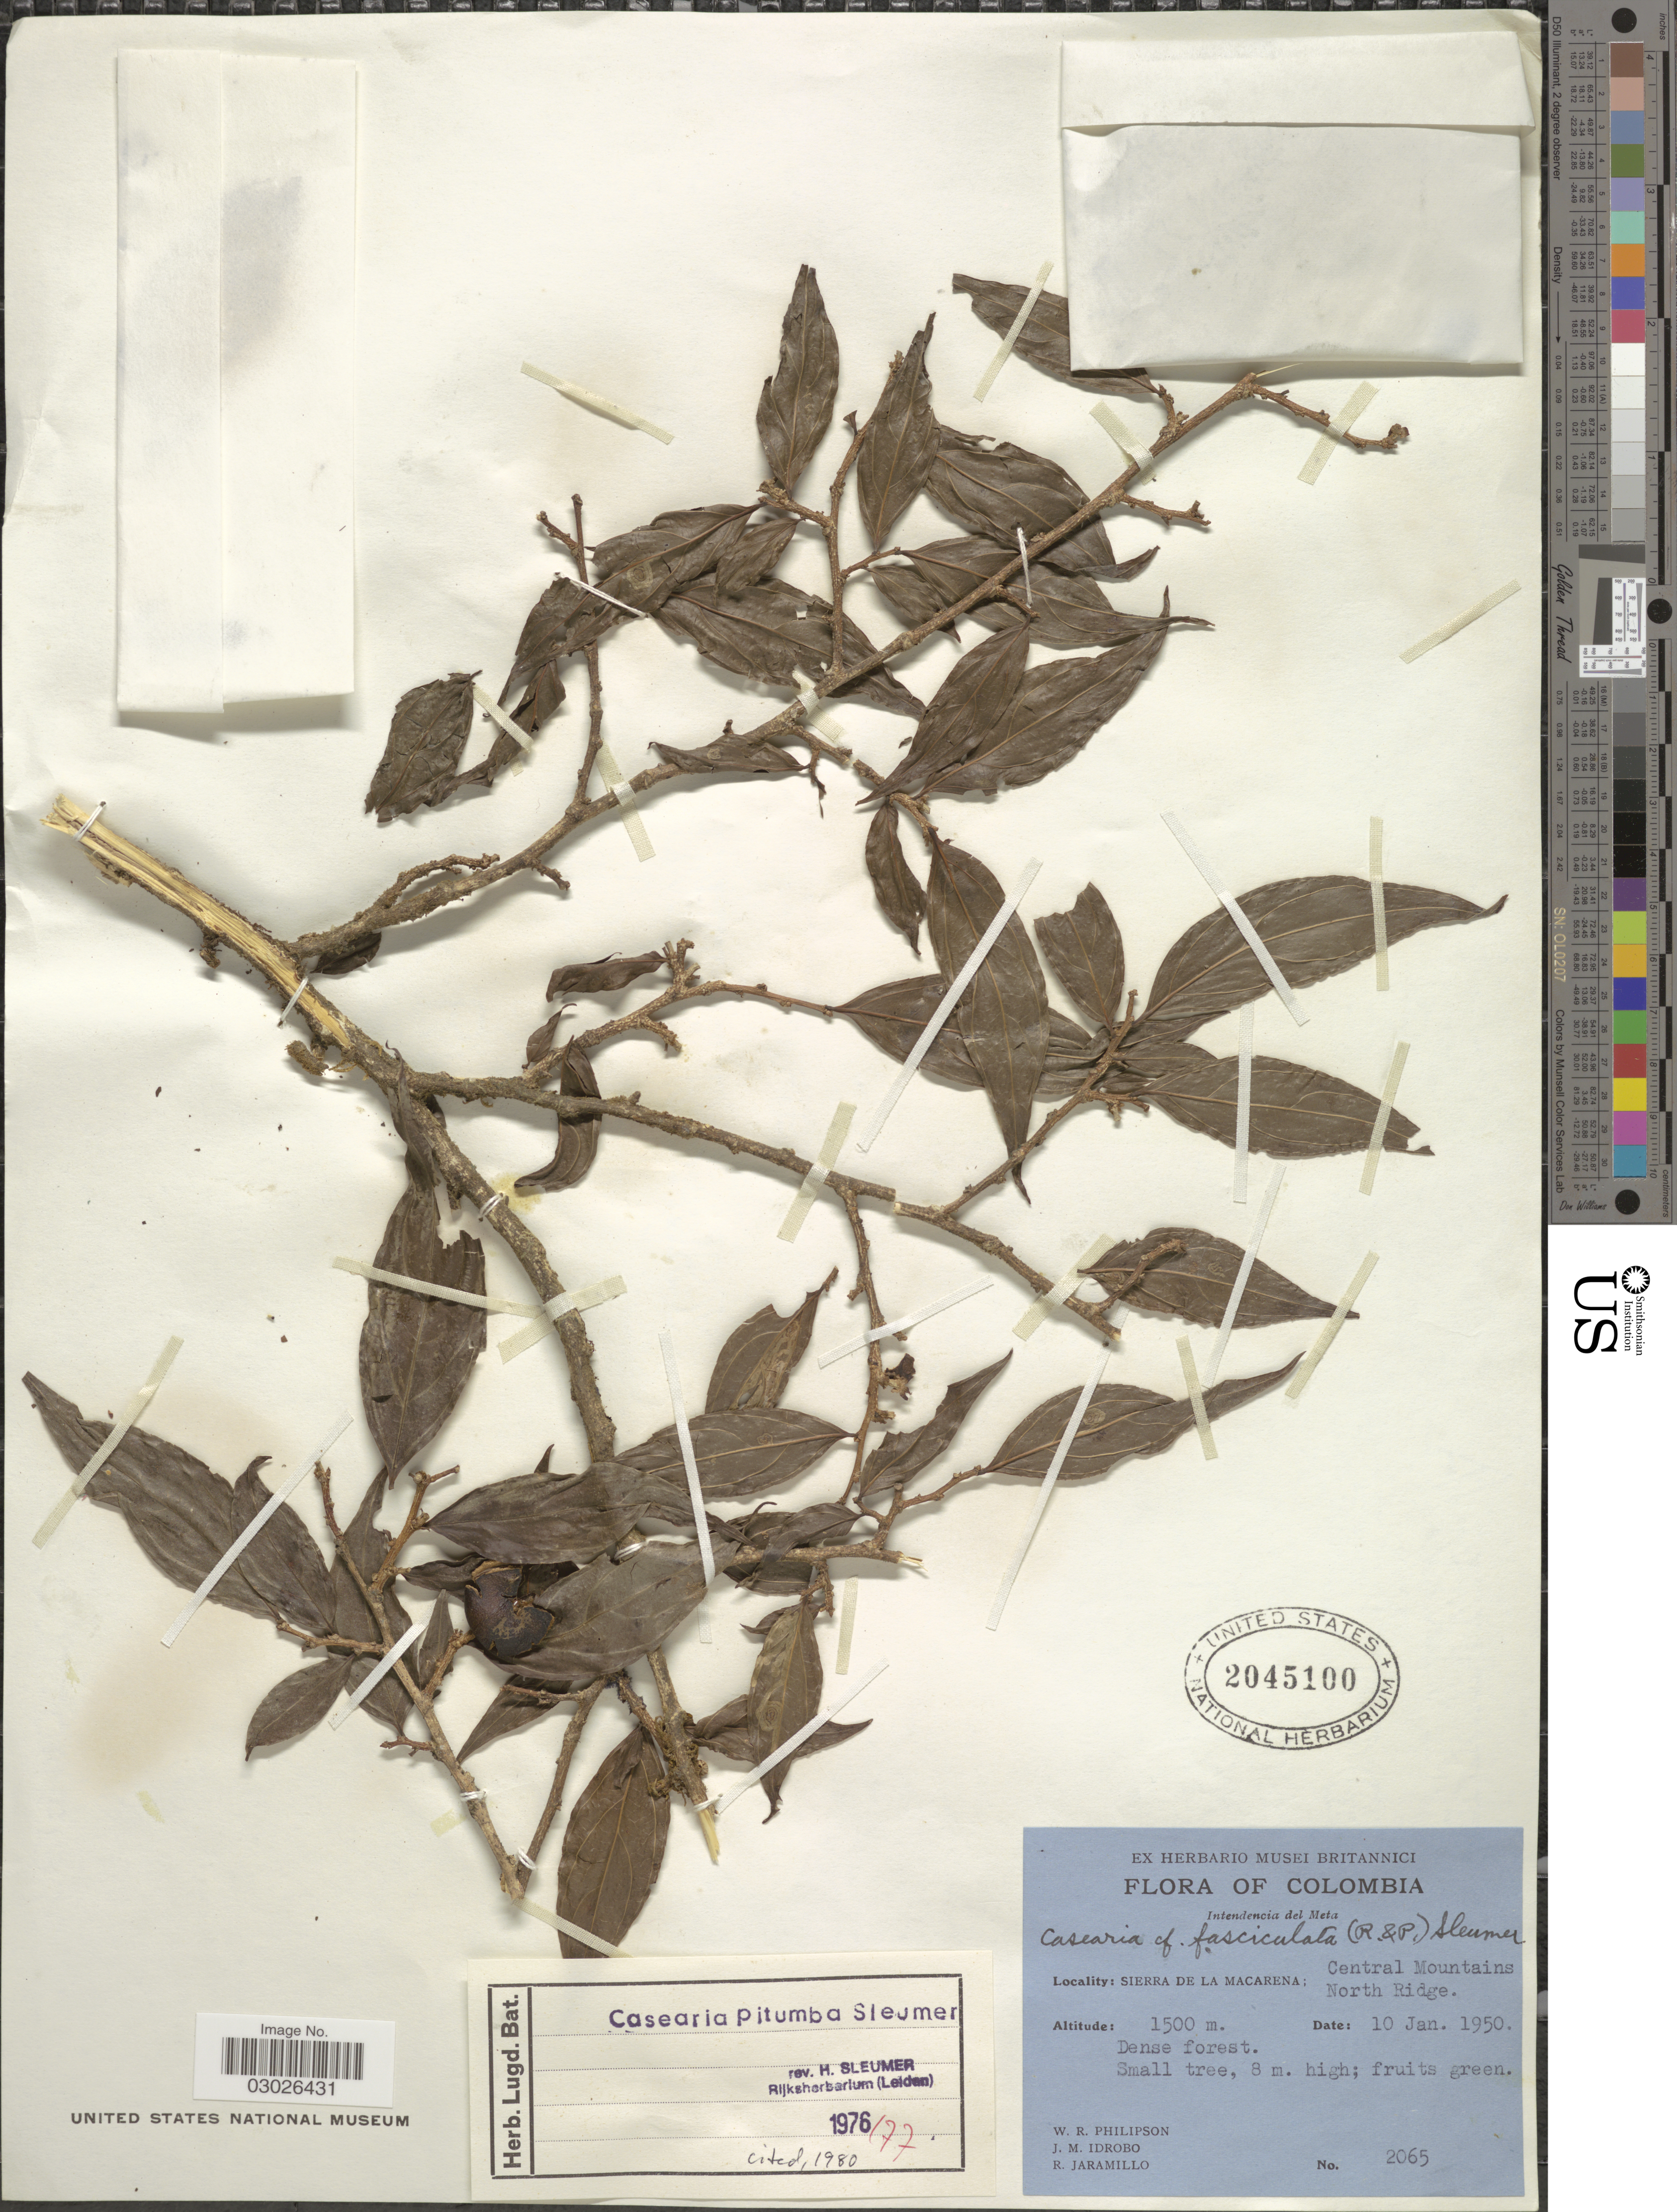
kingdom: Plantae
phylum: Tracheophyta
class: Magnoliopsida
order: Malpighiales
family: Salicaceae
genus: Casearia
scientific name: Casearia pitumba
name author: Sleumer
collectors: W. R. Philipson, J. M. Idrobo & R. Jaramillo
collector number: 2065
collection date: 1950-01-10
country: Colombia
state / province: Meta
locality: Intendencia del Meta. Central Mountains. Sierra de la Macarena: North Ridge.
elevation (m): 1500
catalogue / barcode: US 2045100